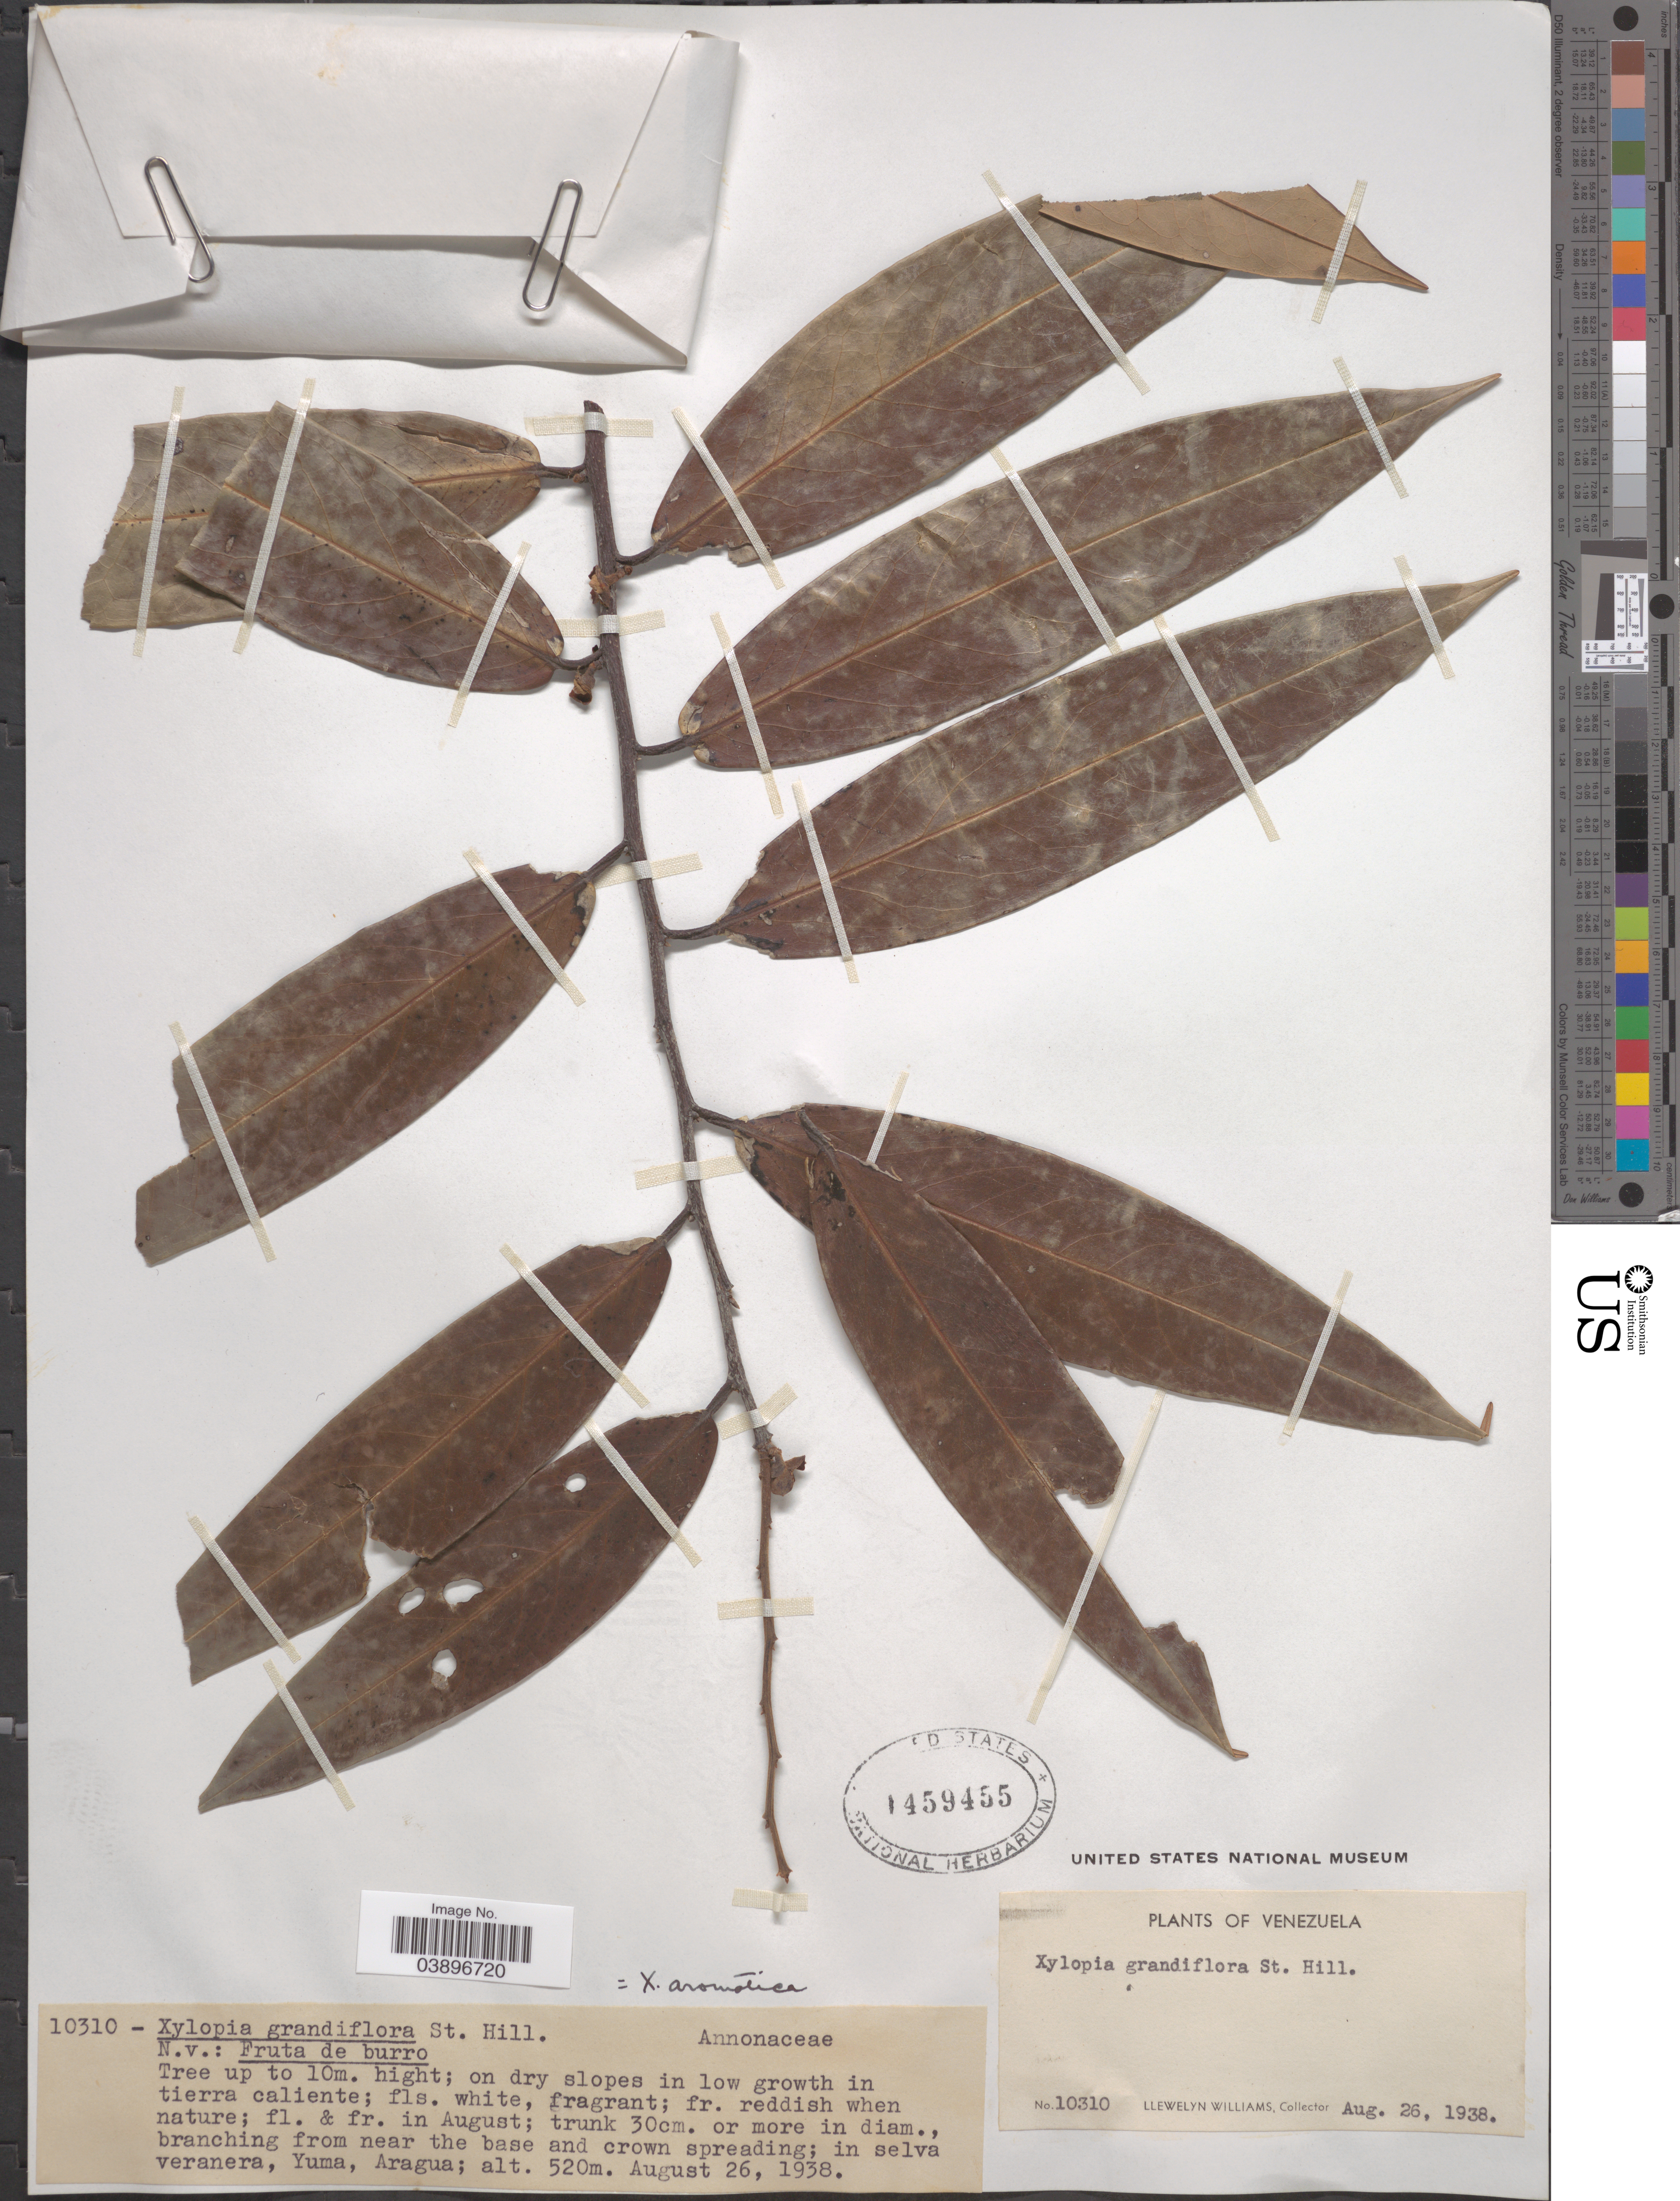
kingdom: Plantae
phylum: Tracheophyta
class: Magnoliopsida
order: Magnoliales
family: Annonaceae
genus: Xylopia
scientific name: Xylopia aromatica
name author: (Lam.) Mart.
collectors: Ll. Williams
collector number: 10310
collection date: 1938-08-26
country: Venezuela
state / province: Aragua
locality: Yuma.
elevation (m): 520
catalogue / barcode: US 1459455